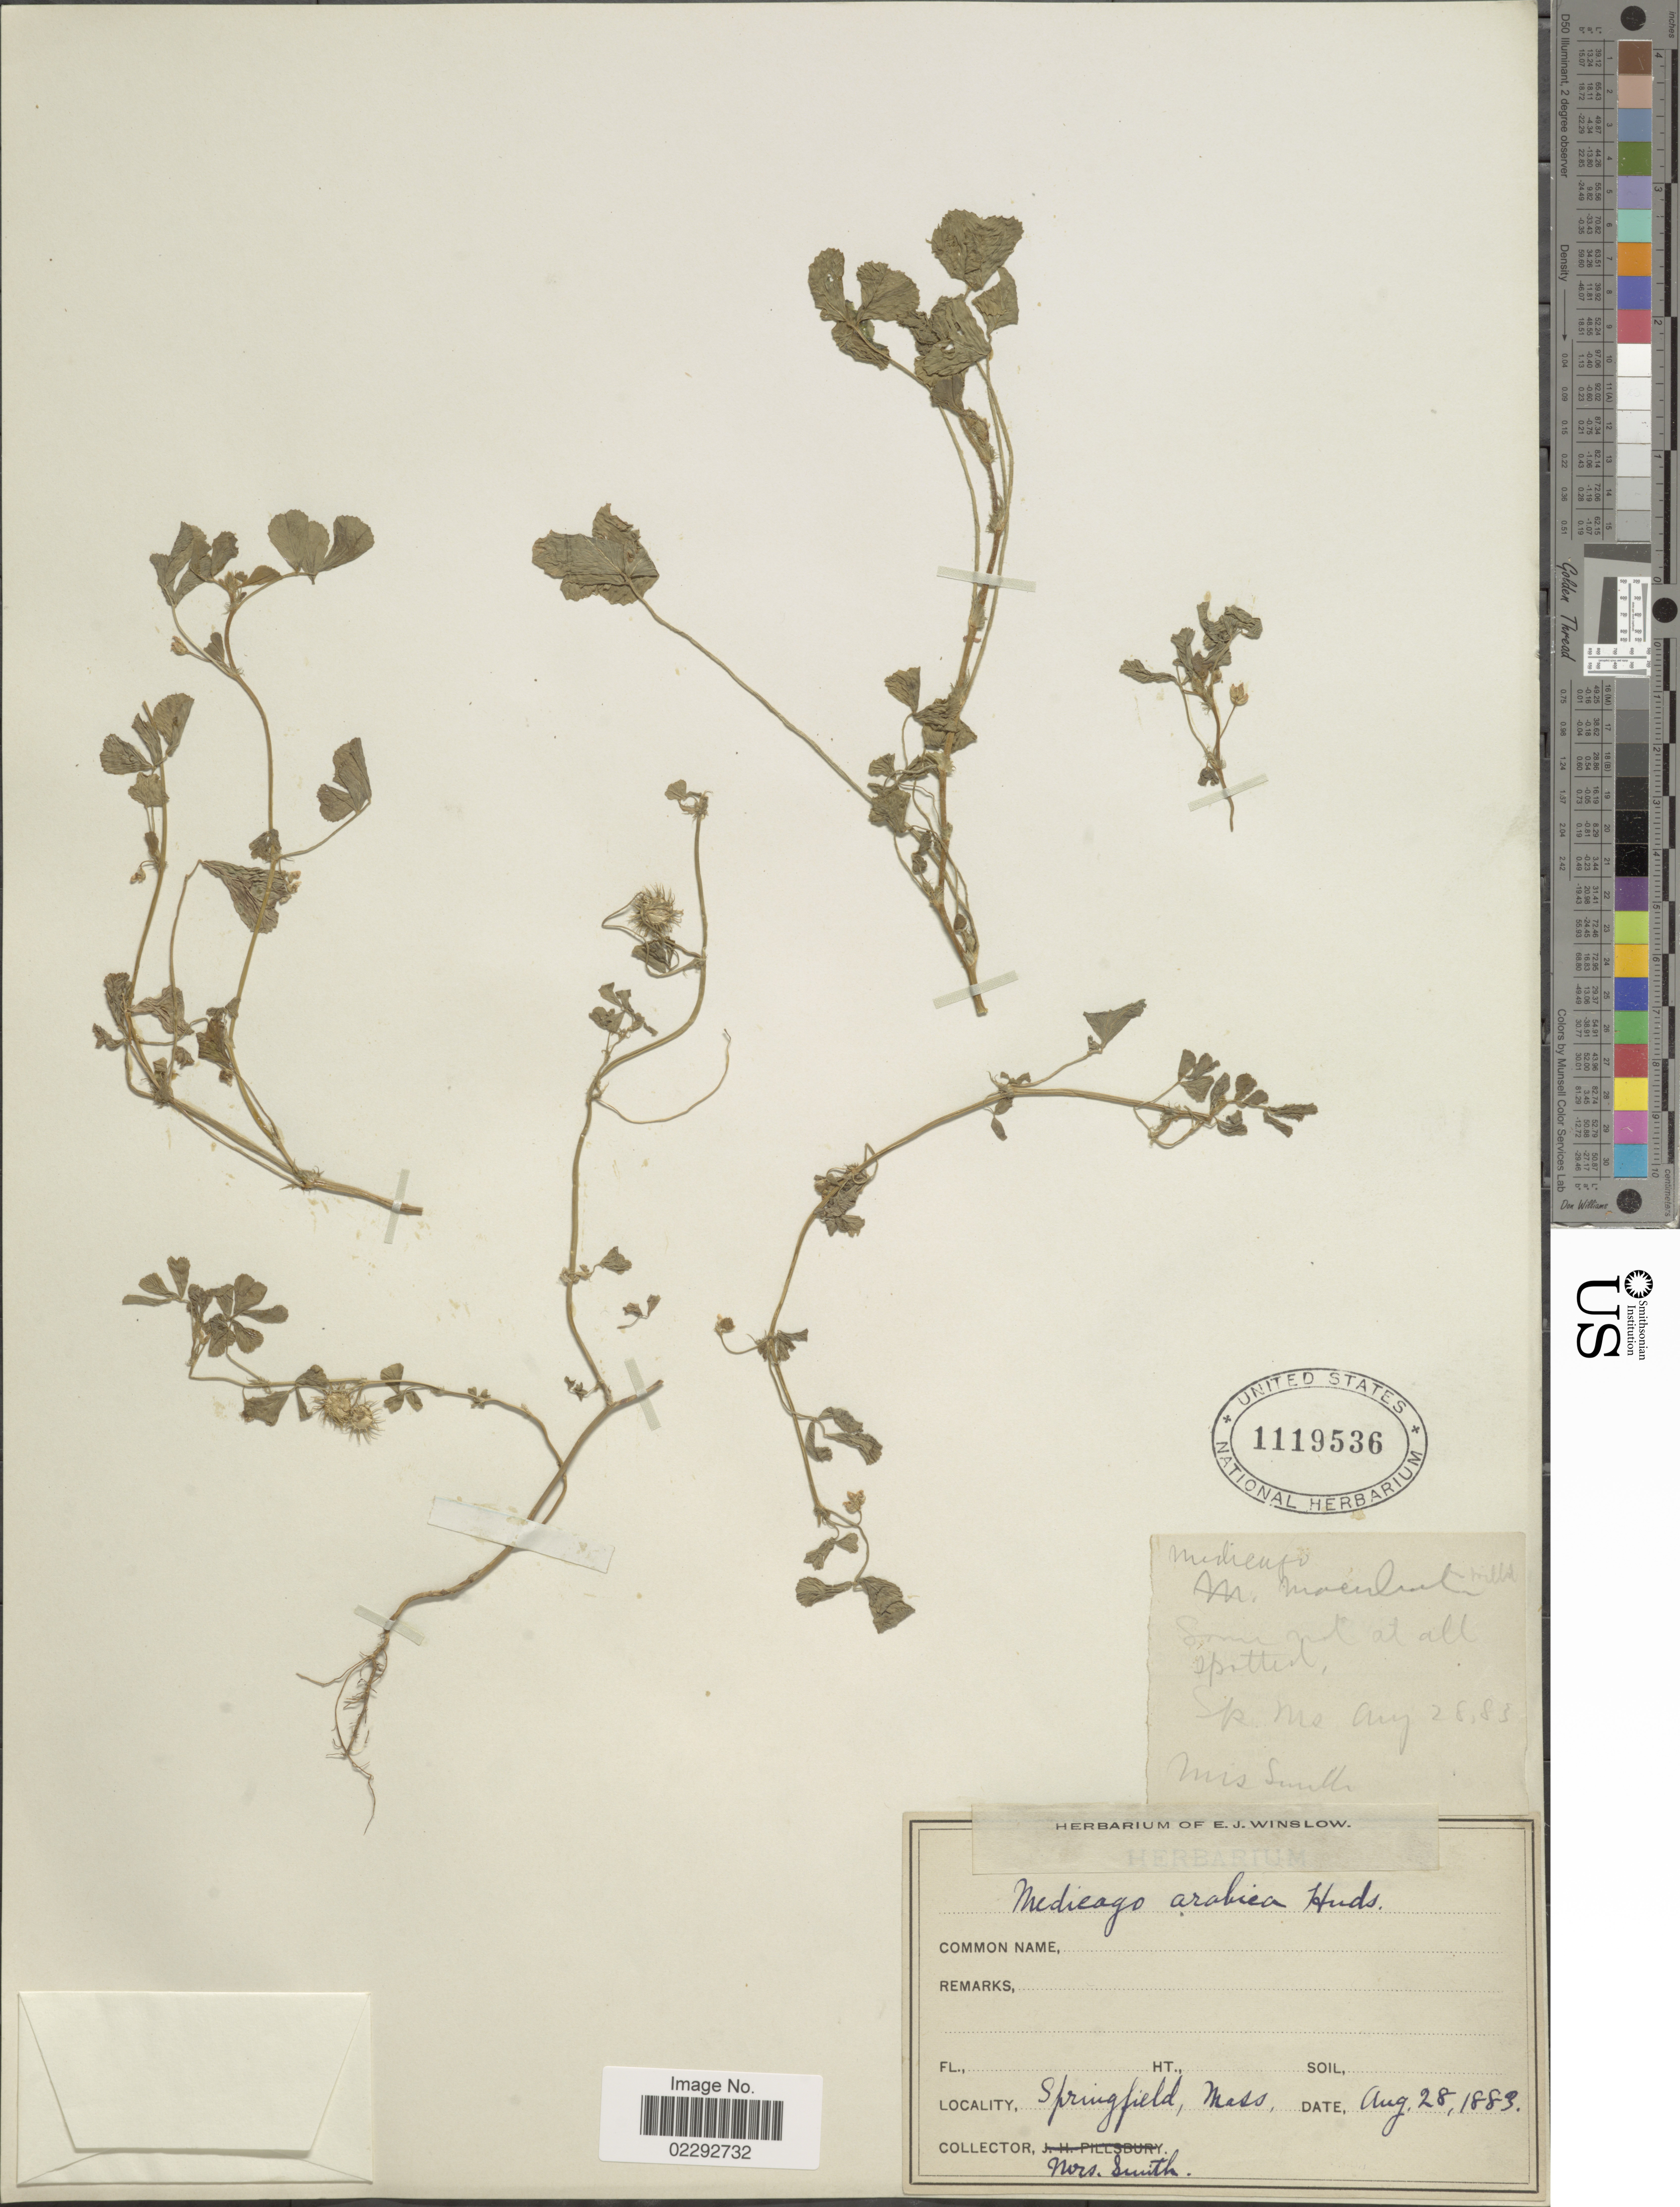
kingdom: Plantae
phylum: Tracheophyta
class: Magnoliopsida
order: Fabales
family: Fabaceae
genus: Medicago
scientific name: Medicago hispida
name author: Gaertn.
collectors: -- Smith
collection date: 1883-08-28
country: United States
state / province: Mississippi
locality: Springfield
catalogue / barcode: US 1119536